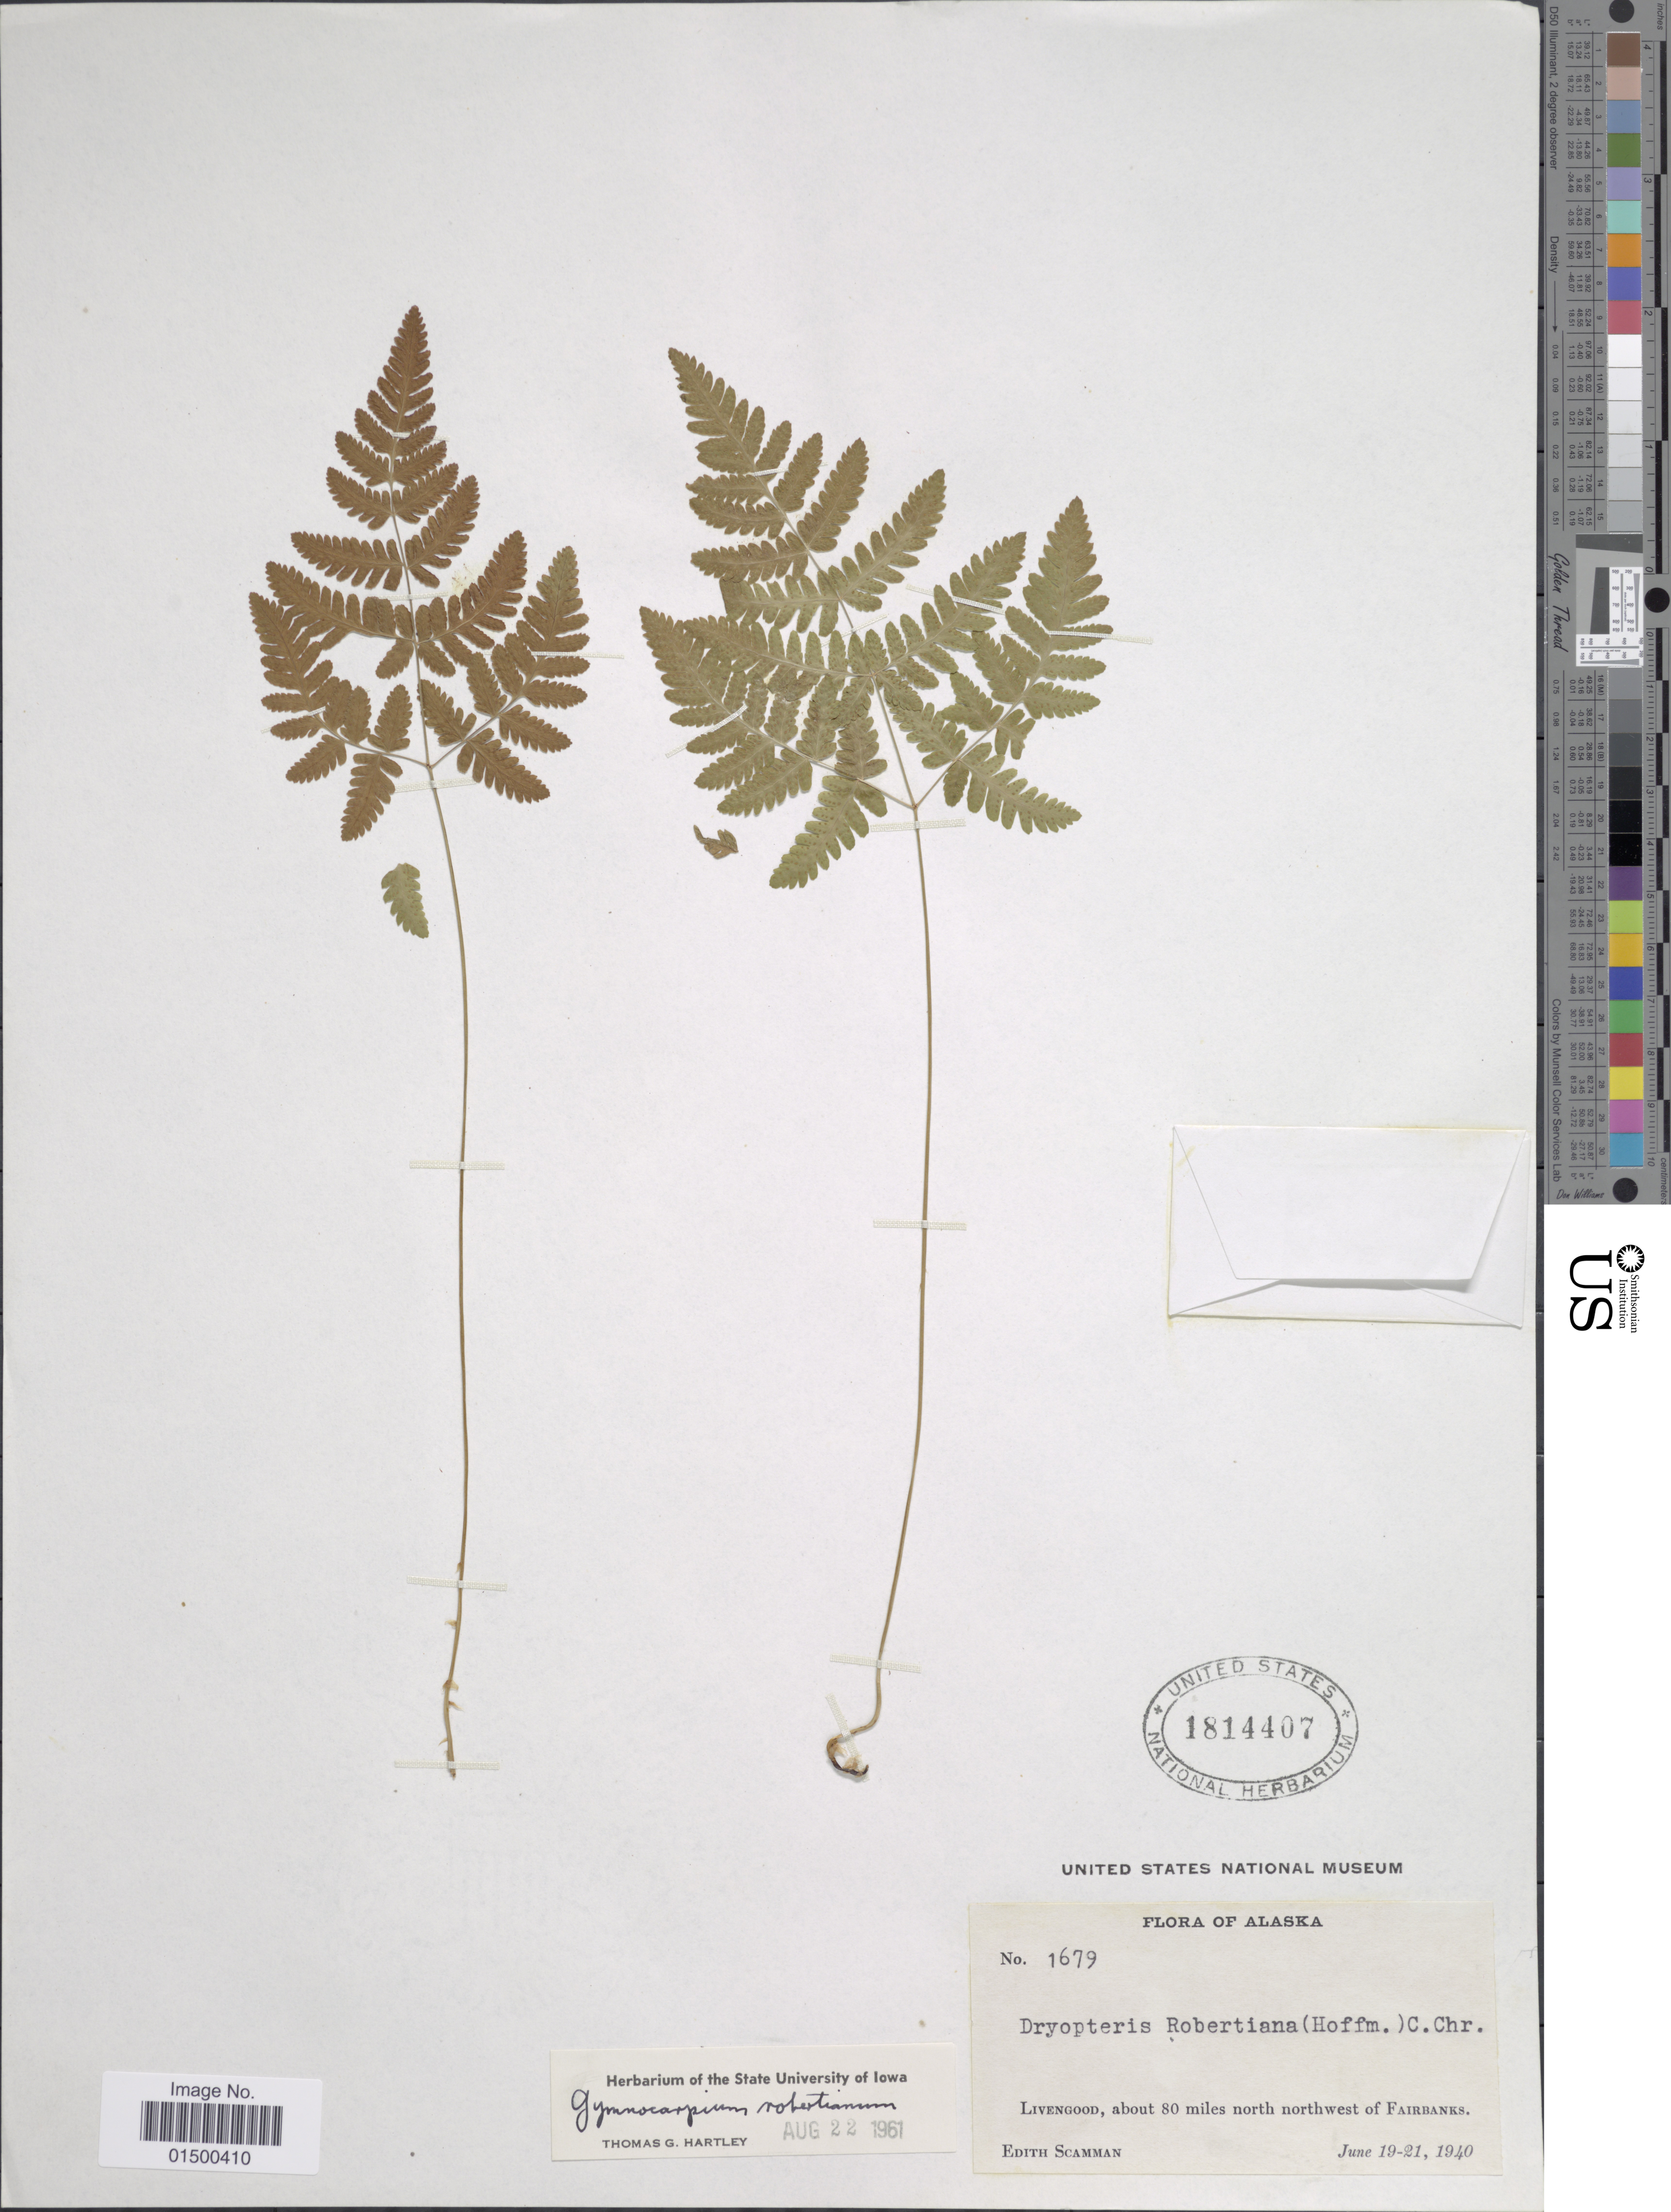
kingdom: Plantae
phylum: Tracheophyta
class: Polypodiopsida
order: Polypodiales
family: Cystopteridaceae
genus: Gymnocarpium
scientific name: Gymnocarpium robertianum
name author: (Hoffm.) Newman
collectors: E. Scamman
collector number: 1679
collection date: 1940-06-19/1940-06-21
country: United States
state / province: Alaska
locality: Livengood, about 80 miles north northwest of Fairbanks.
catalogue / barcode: US 1814407